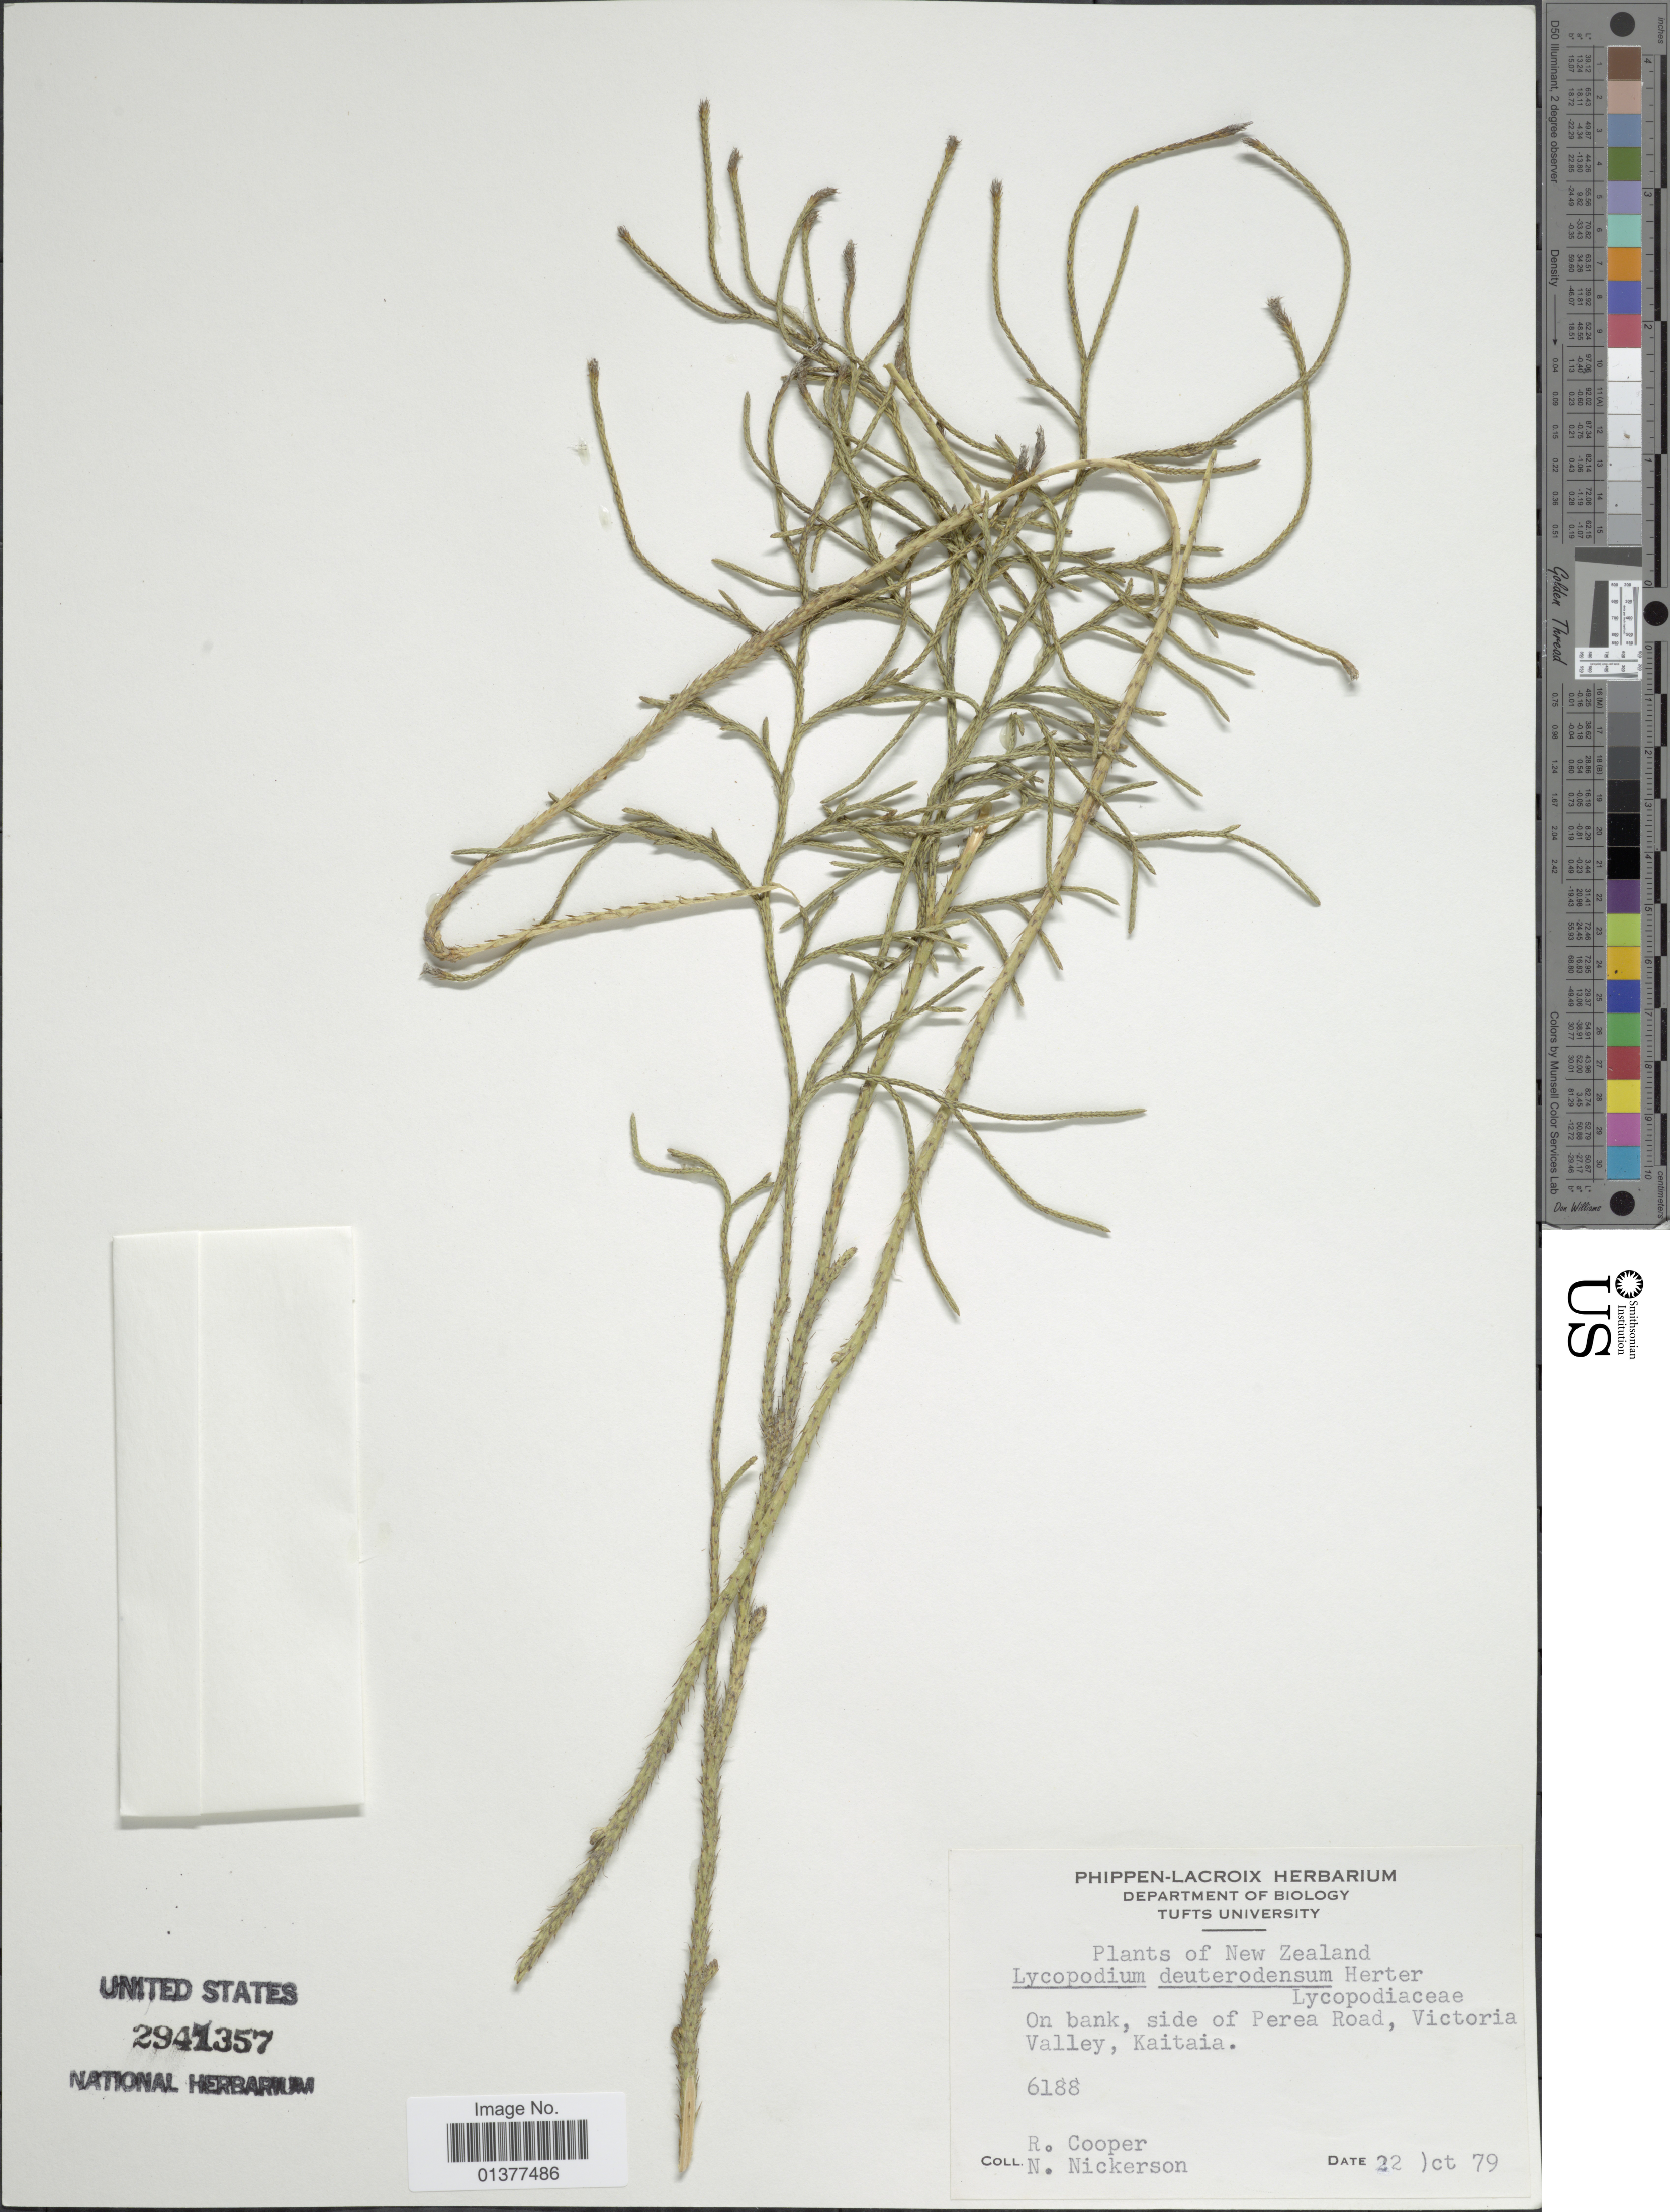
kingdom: Plantae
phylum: Tracheophyta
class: Lycopodiopsida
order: Lycopodiales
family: Lycopodiaceae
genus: Pseudolycopodium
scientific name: Pseudolycopodium densum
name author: (Rothm.) Holub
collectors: R. Cooper & N. Nickerson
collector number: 6188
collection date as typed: Transcribed d/m/y: 22/10/79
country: New Zealand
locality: On bank, side of Perea Road, Victoria Valley, Kaitaia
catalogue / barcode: US 2947357